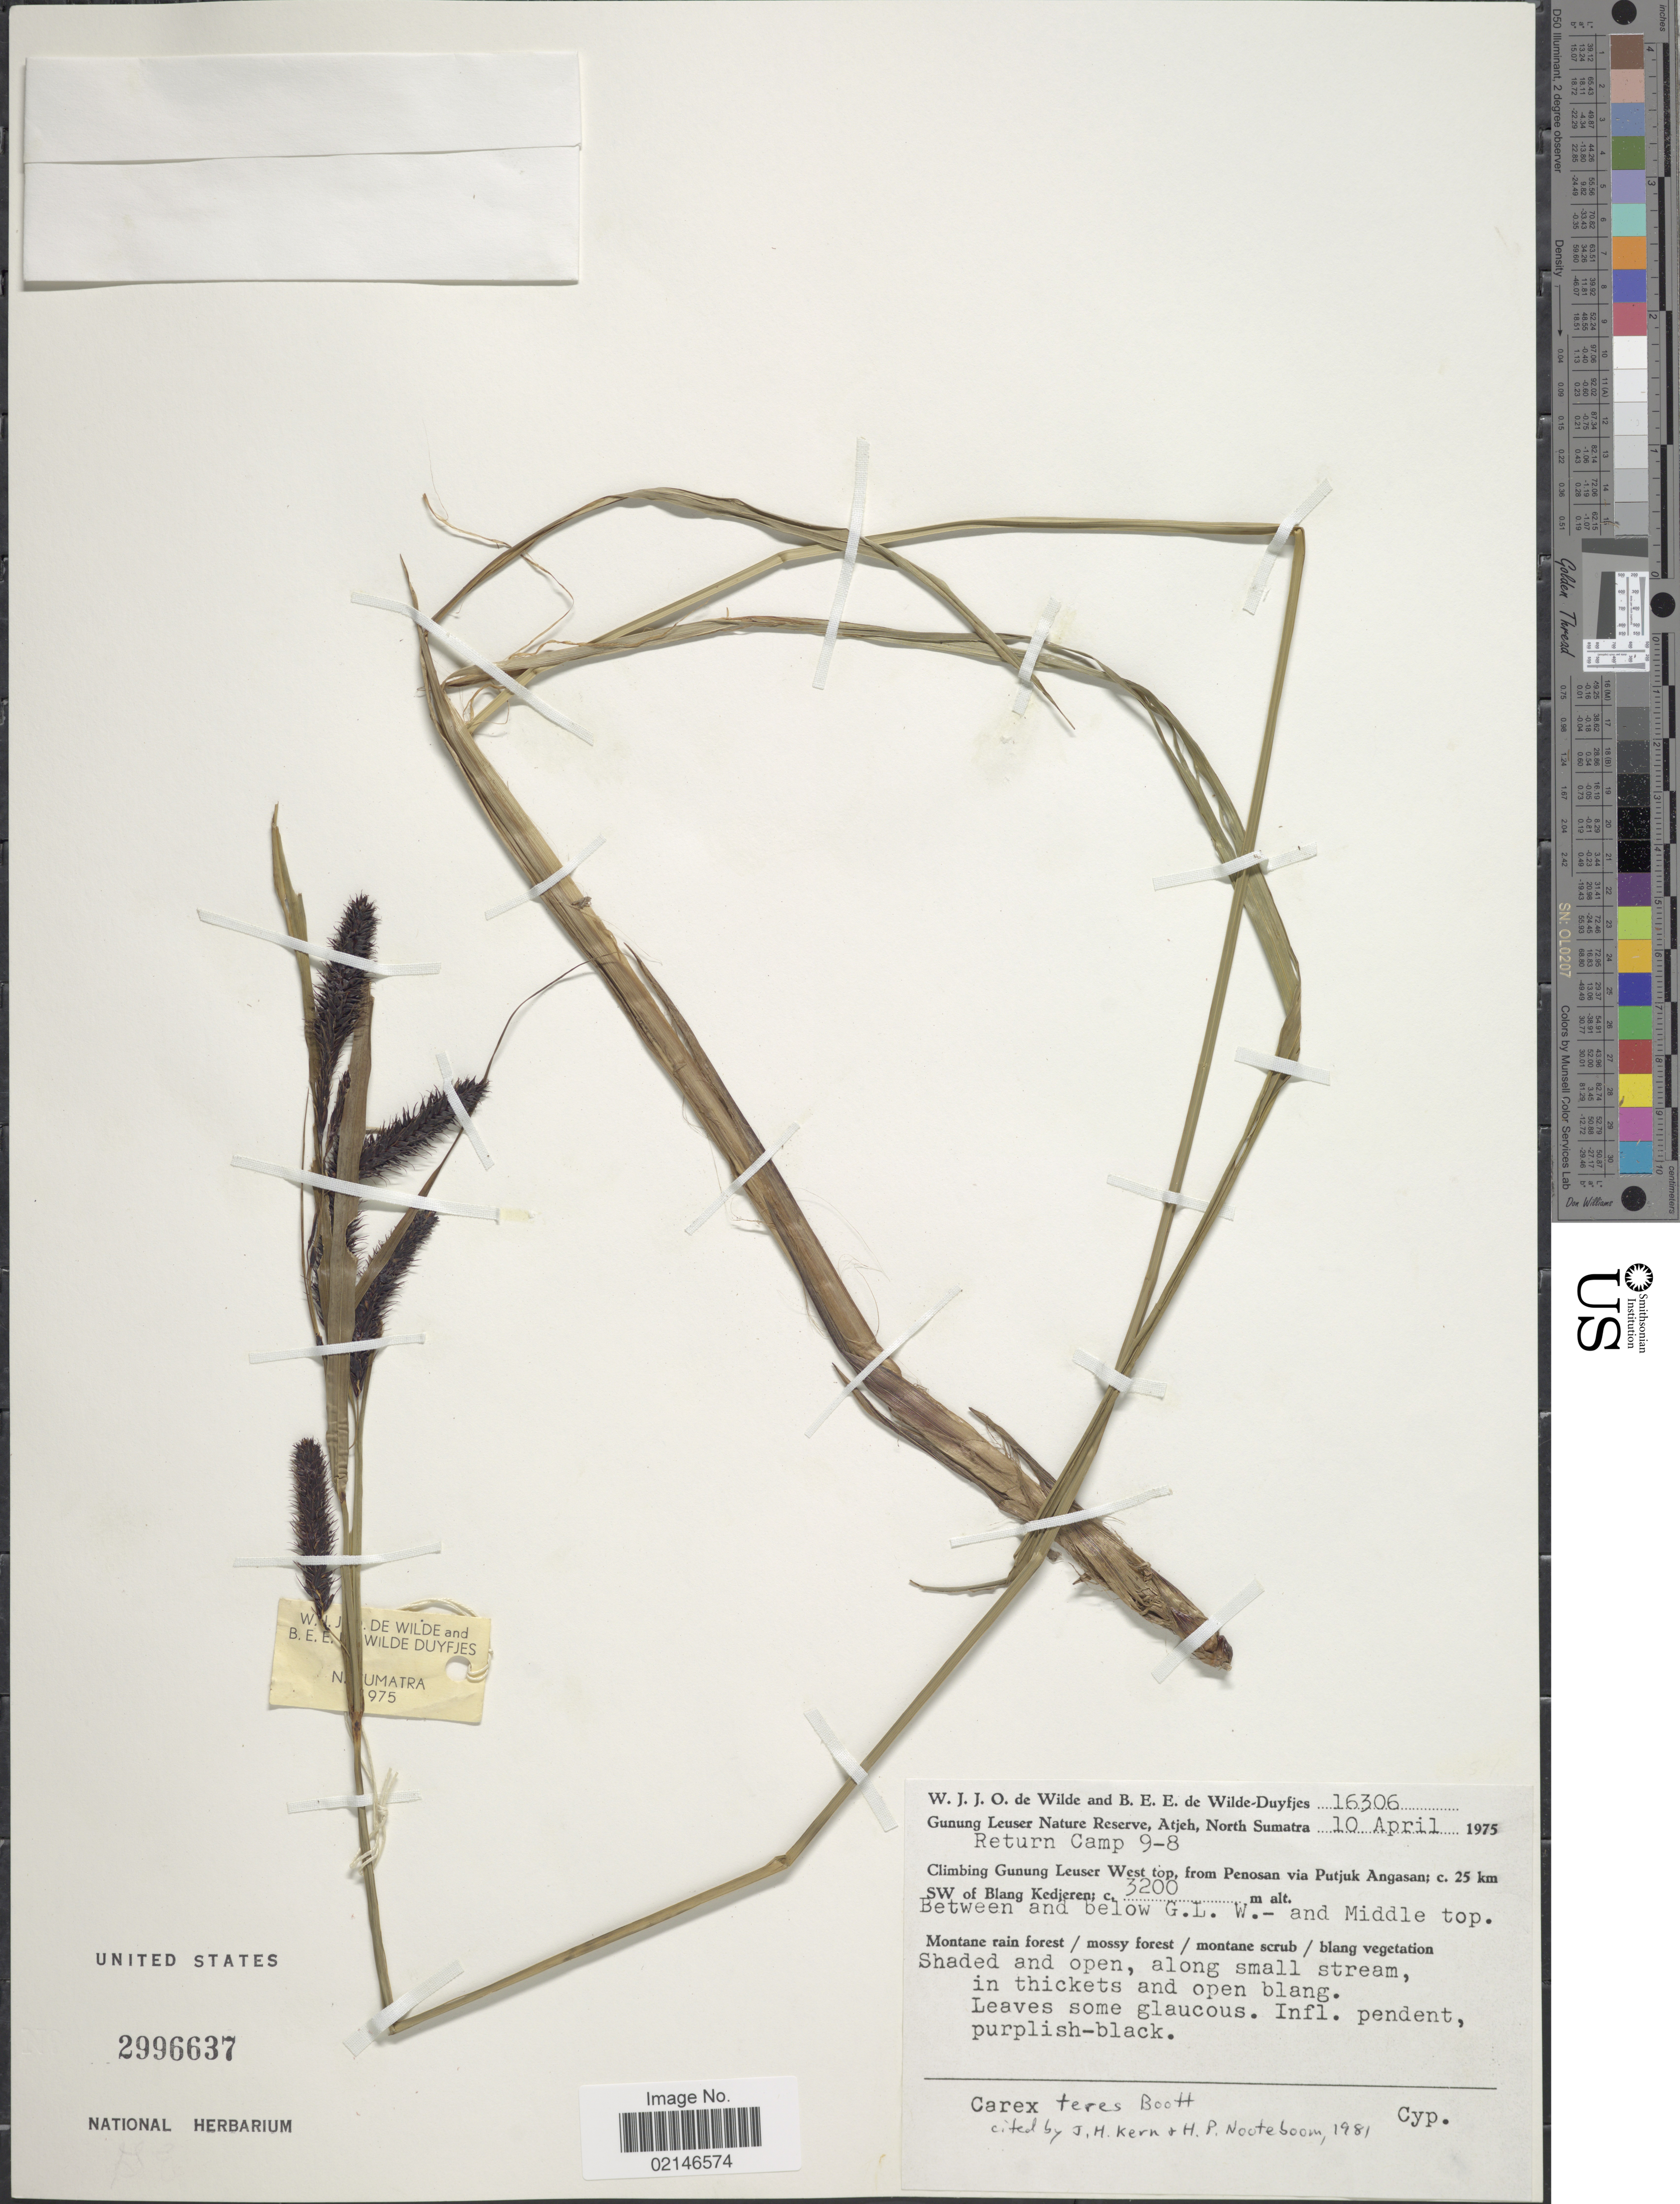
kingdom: Plantae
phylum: Tracheophyta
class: Liliopsida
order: Poales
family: Cyperaceae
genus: Carex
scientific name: Carex teres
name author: Boott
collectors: W. J. de Wilde & B. E. de Wilde-Duyfjes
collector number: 16306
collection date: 1975-04-10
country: Indonesia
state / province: Sumatra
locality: Gunung Leuser Nature Reserve, Atjeh, North Sumatra, Return Camp 9-8, Climbing Gunung Leuser West top, from Penosan via Putjuk Angasan; c. 25 km SW of Blang Kedjeren, between and below G.L.W. - and Middle top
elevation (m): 3200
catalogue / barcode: US 2996637